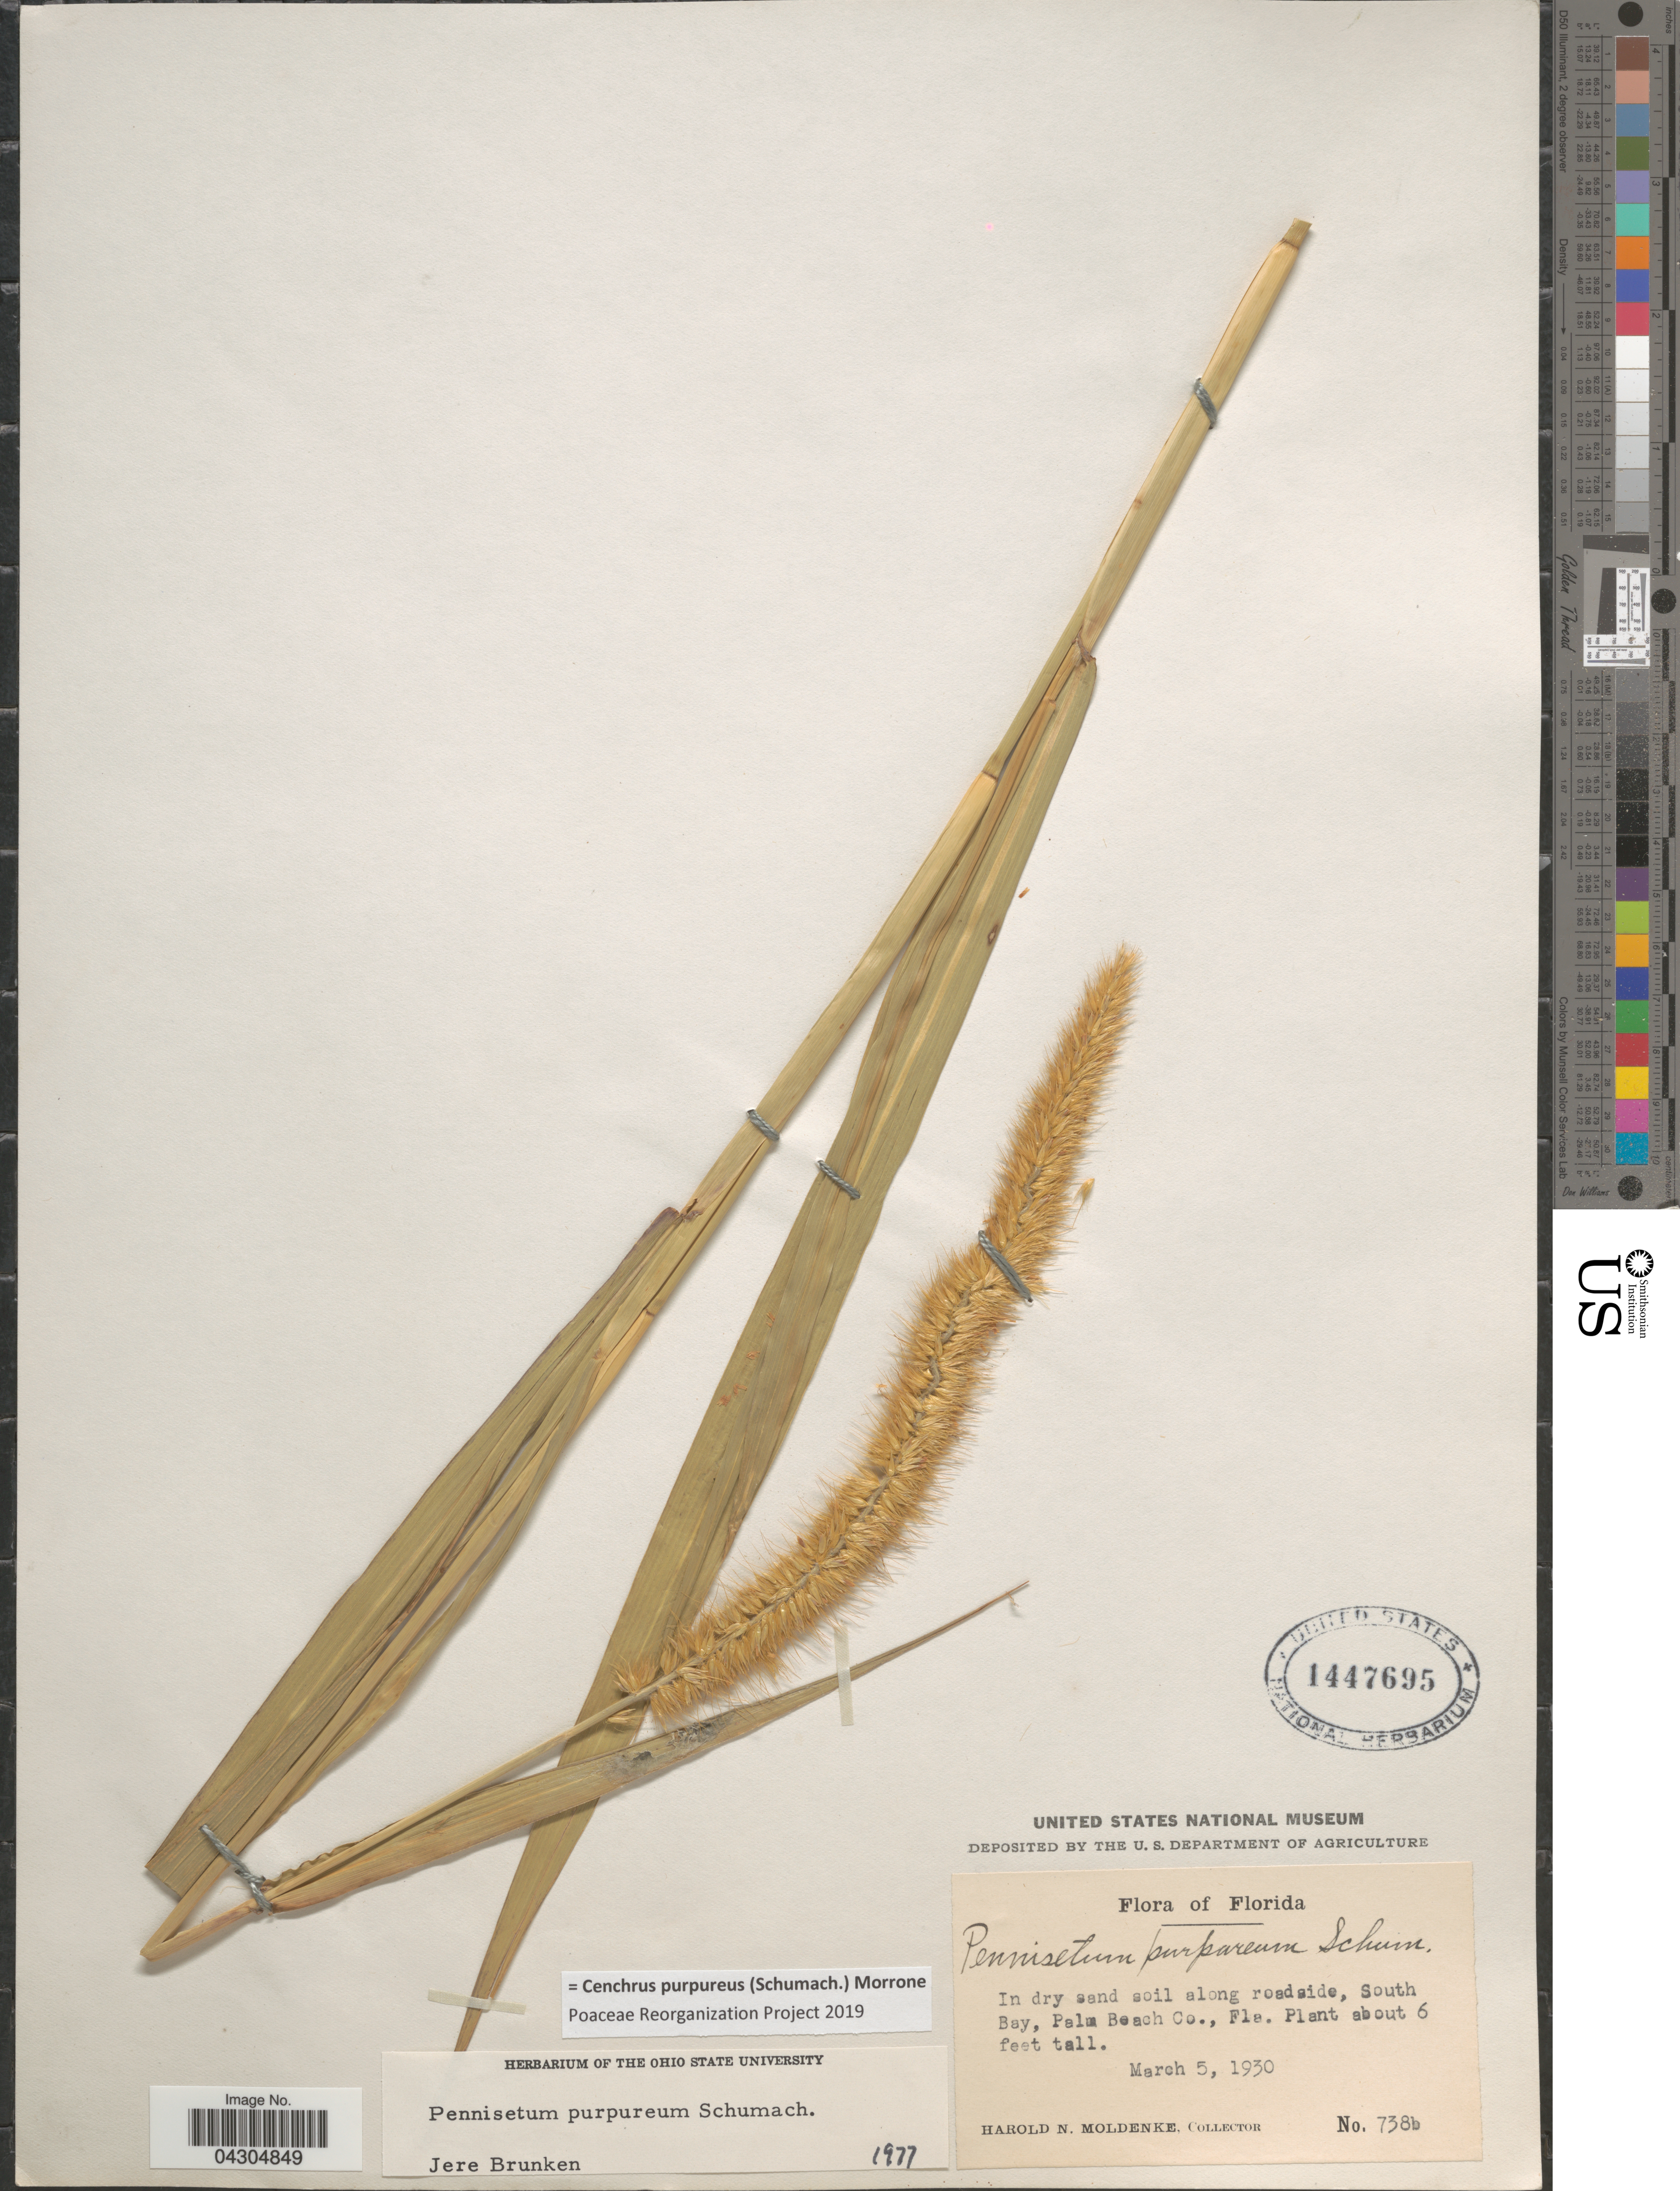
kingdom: Plantae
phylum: Tracheophyta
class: Liliopsida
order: Poales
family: Poaceae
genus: Cenchrus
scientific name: Cenchrus purpureus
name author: (Schumach.) Morrone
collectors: H. N. Moldenke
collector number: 738b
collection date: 1930-03-05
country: United States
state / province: Florida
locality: South Bay, Palm Beach Co.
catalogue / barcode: US 1447695